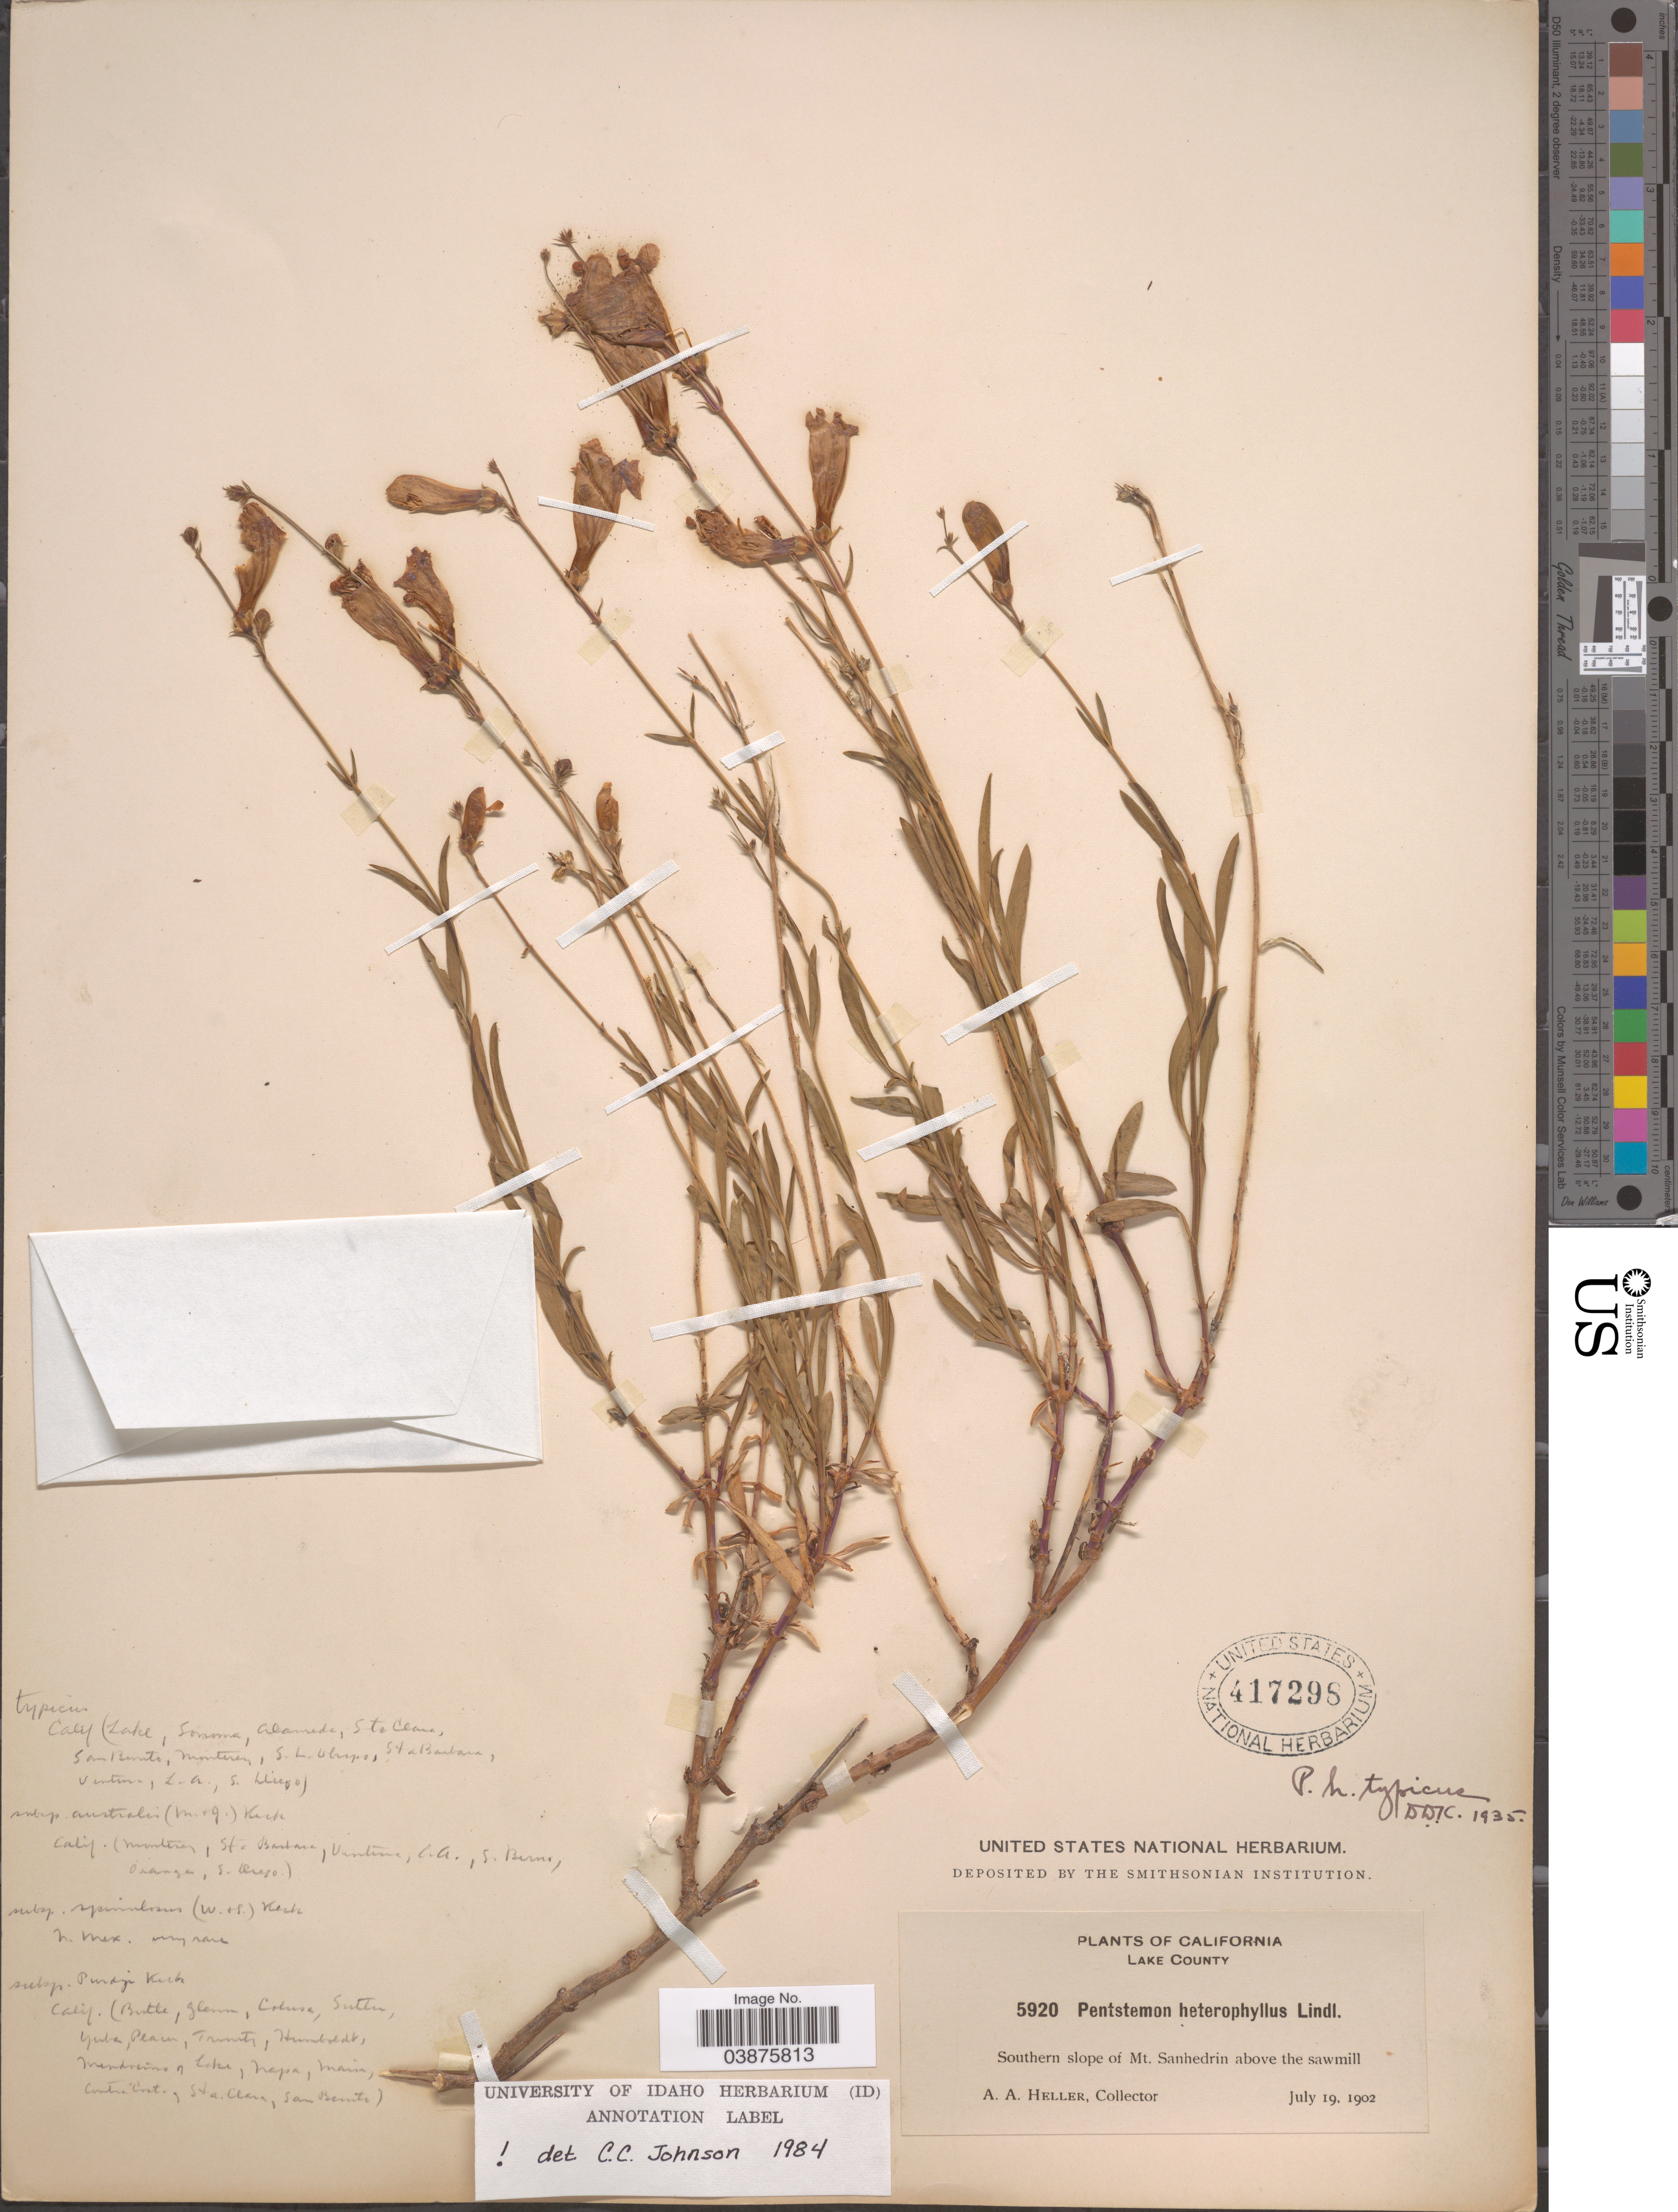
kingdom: Plantae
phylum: Tracheophyta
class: Magnoliopsida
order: Lamiales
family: Plantaginaceae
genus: Penstemon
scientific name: Penstemon heterophyllus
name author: Lindl.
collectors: A. A. Heller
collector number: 5920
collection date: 1902-07-19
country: United States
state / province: California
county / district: Lake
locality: Lake County. Southern slope of Mt. Sanhedrin above the sawmill.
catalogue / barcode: US 417298